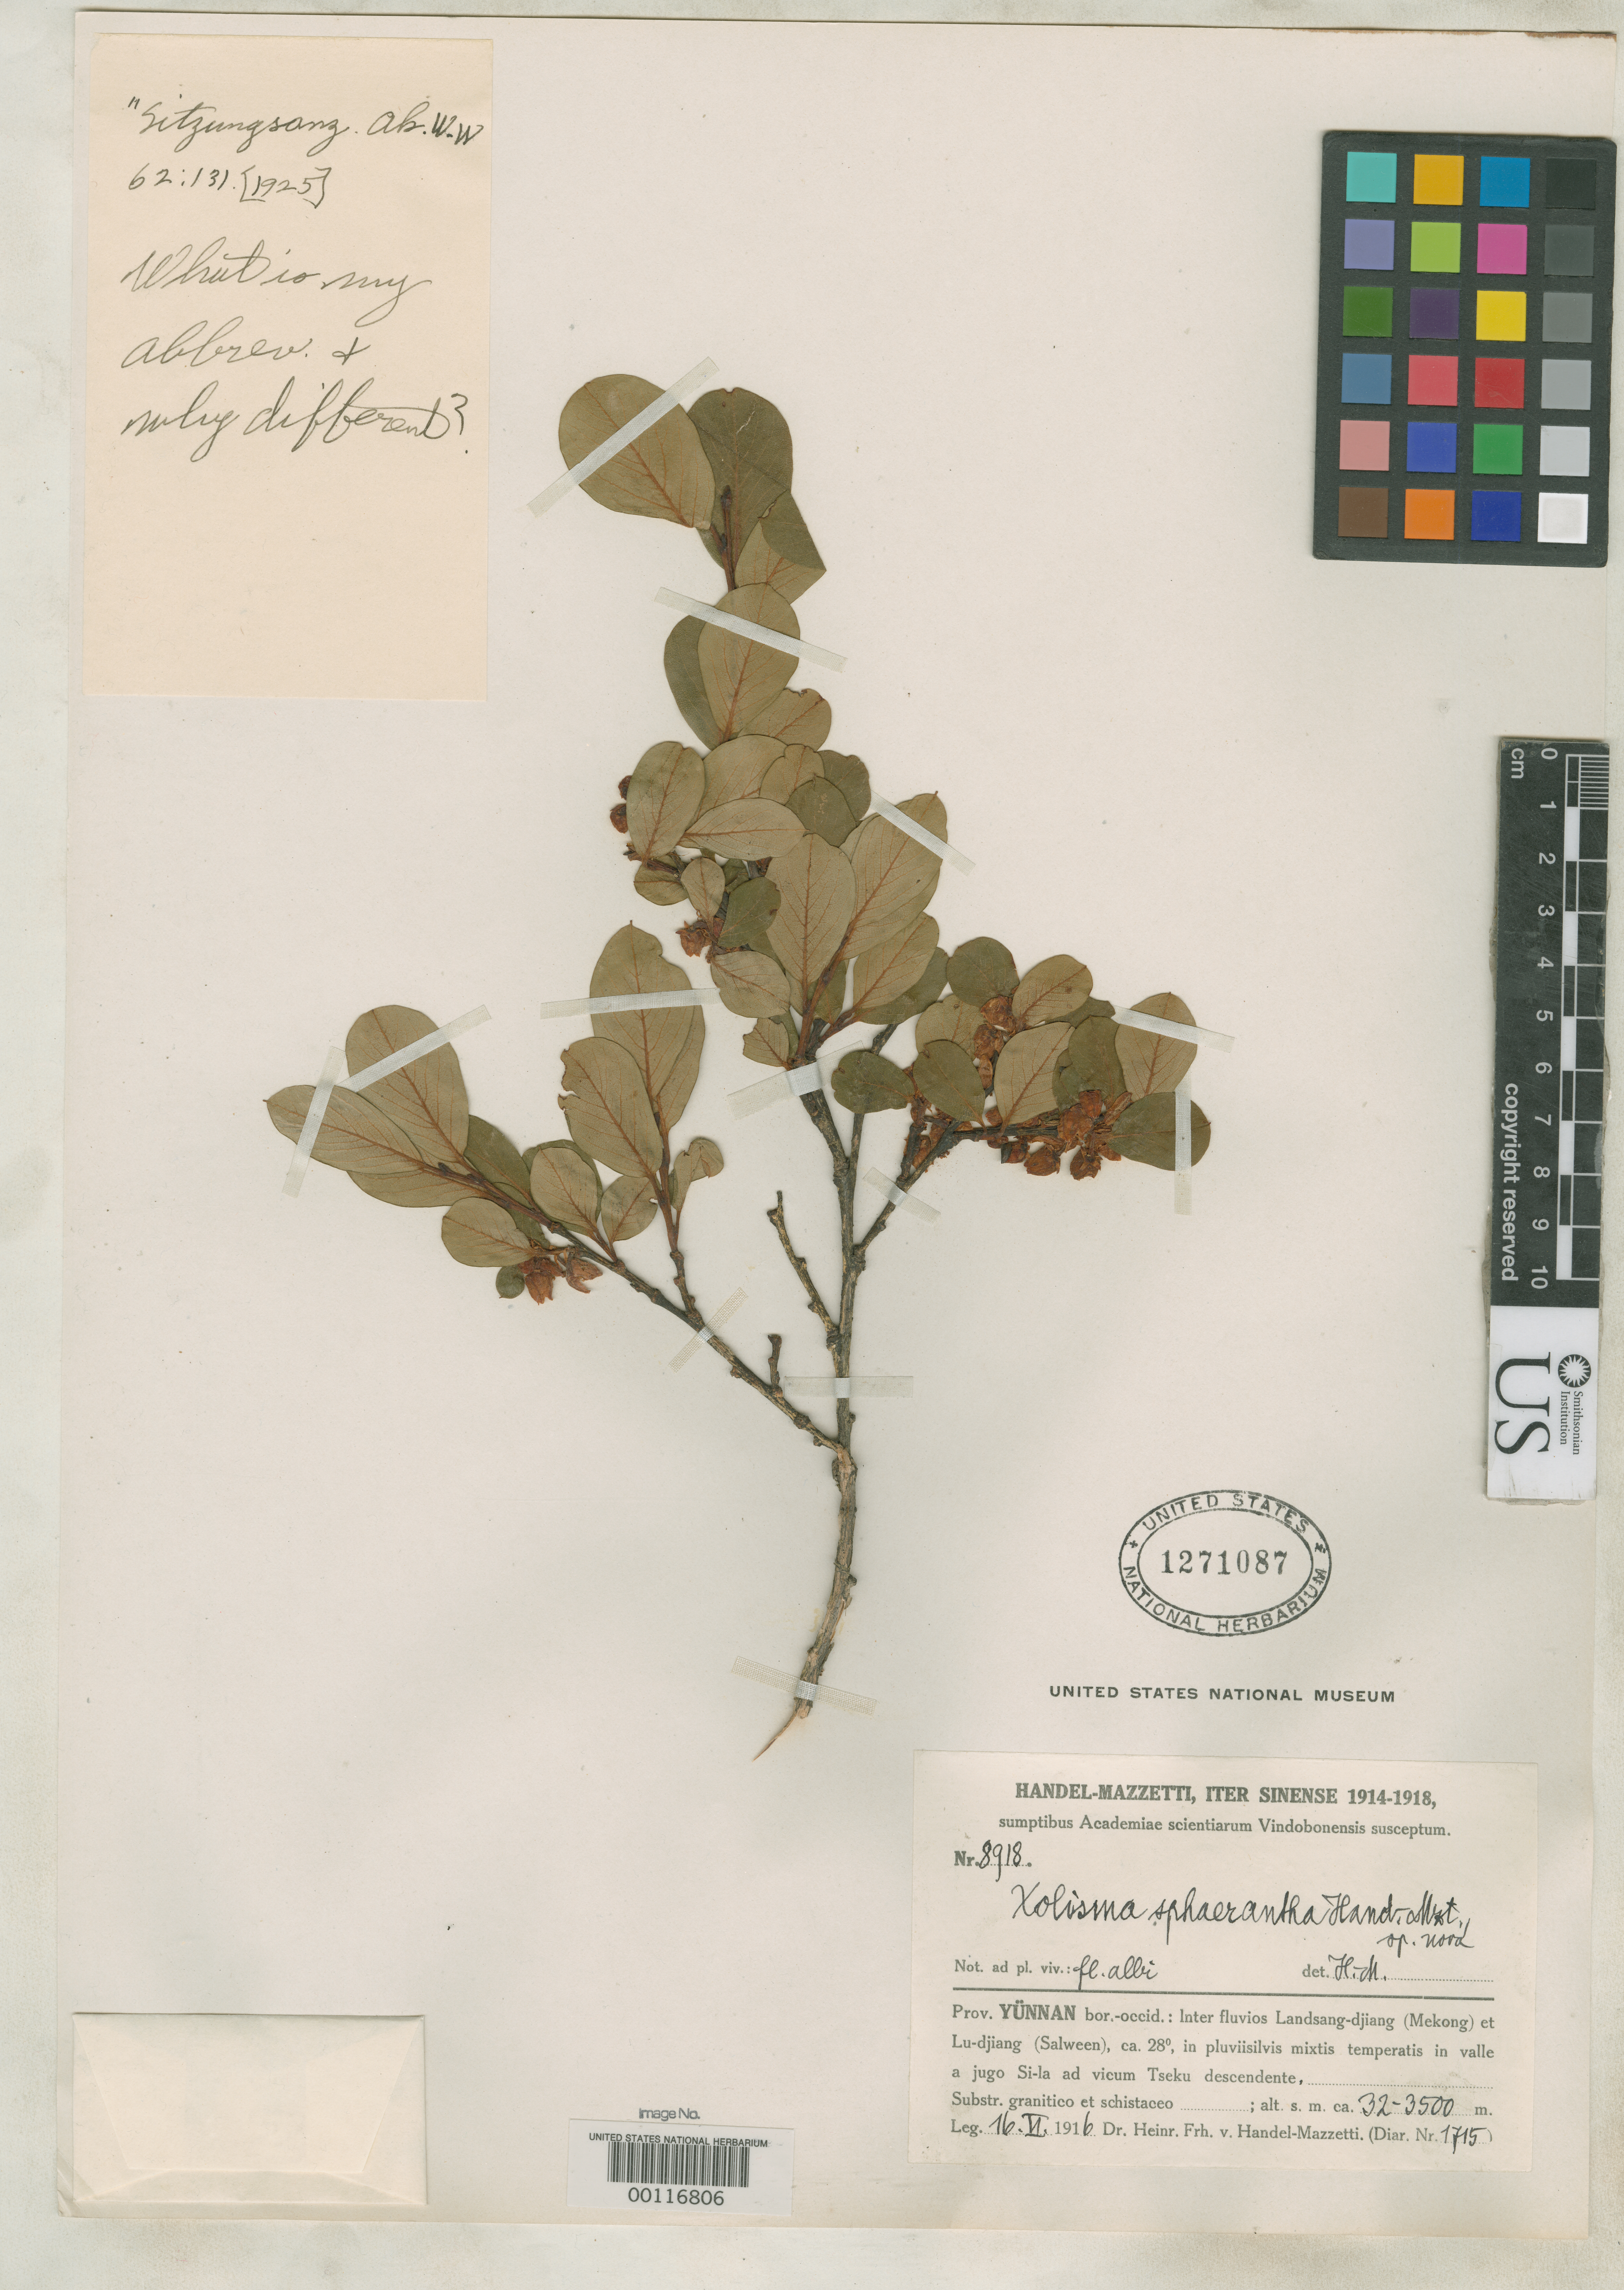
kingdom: Plantae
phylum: Tracheophyta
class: Magnoliopsida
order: Ericales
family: Ericaceae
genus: Xolisma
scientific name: Xolisma sphaerantha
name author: Hand.-Mazz.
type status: Type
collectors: H. Handel-Mazzetti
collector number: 8918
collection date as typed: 16 Jun 1916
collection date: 1916-06-16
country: China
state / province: Yunnan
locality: Between the Mekong and Salween rivers.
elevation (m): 3200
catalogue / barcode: US 1271087